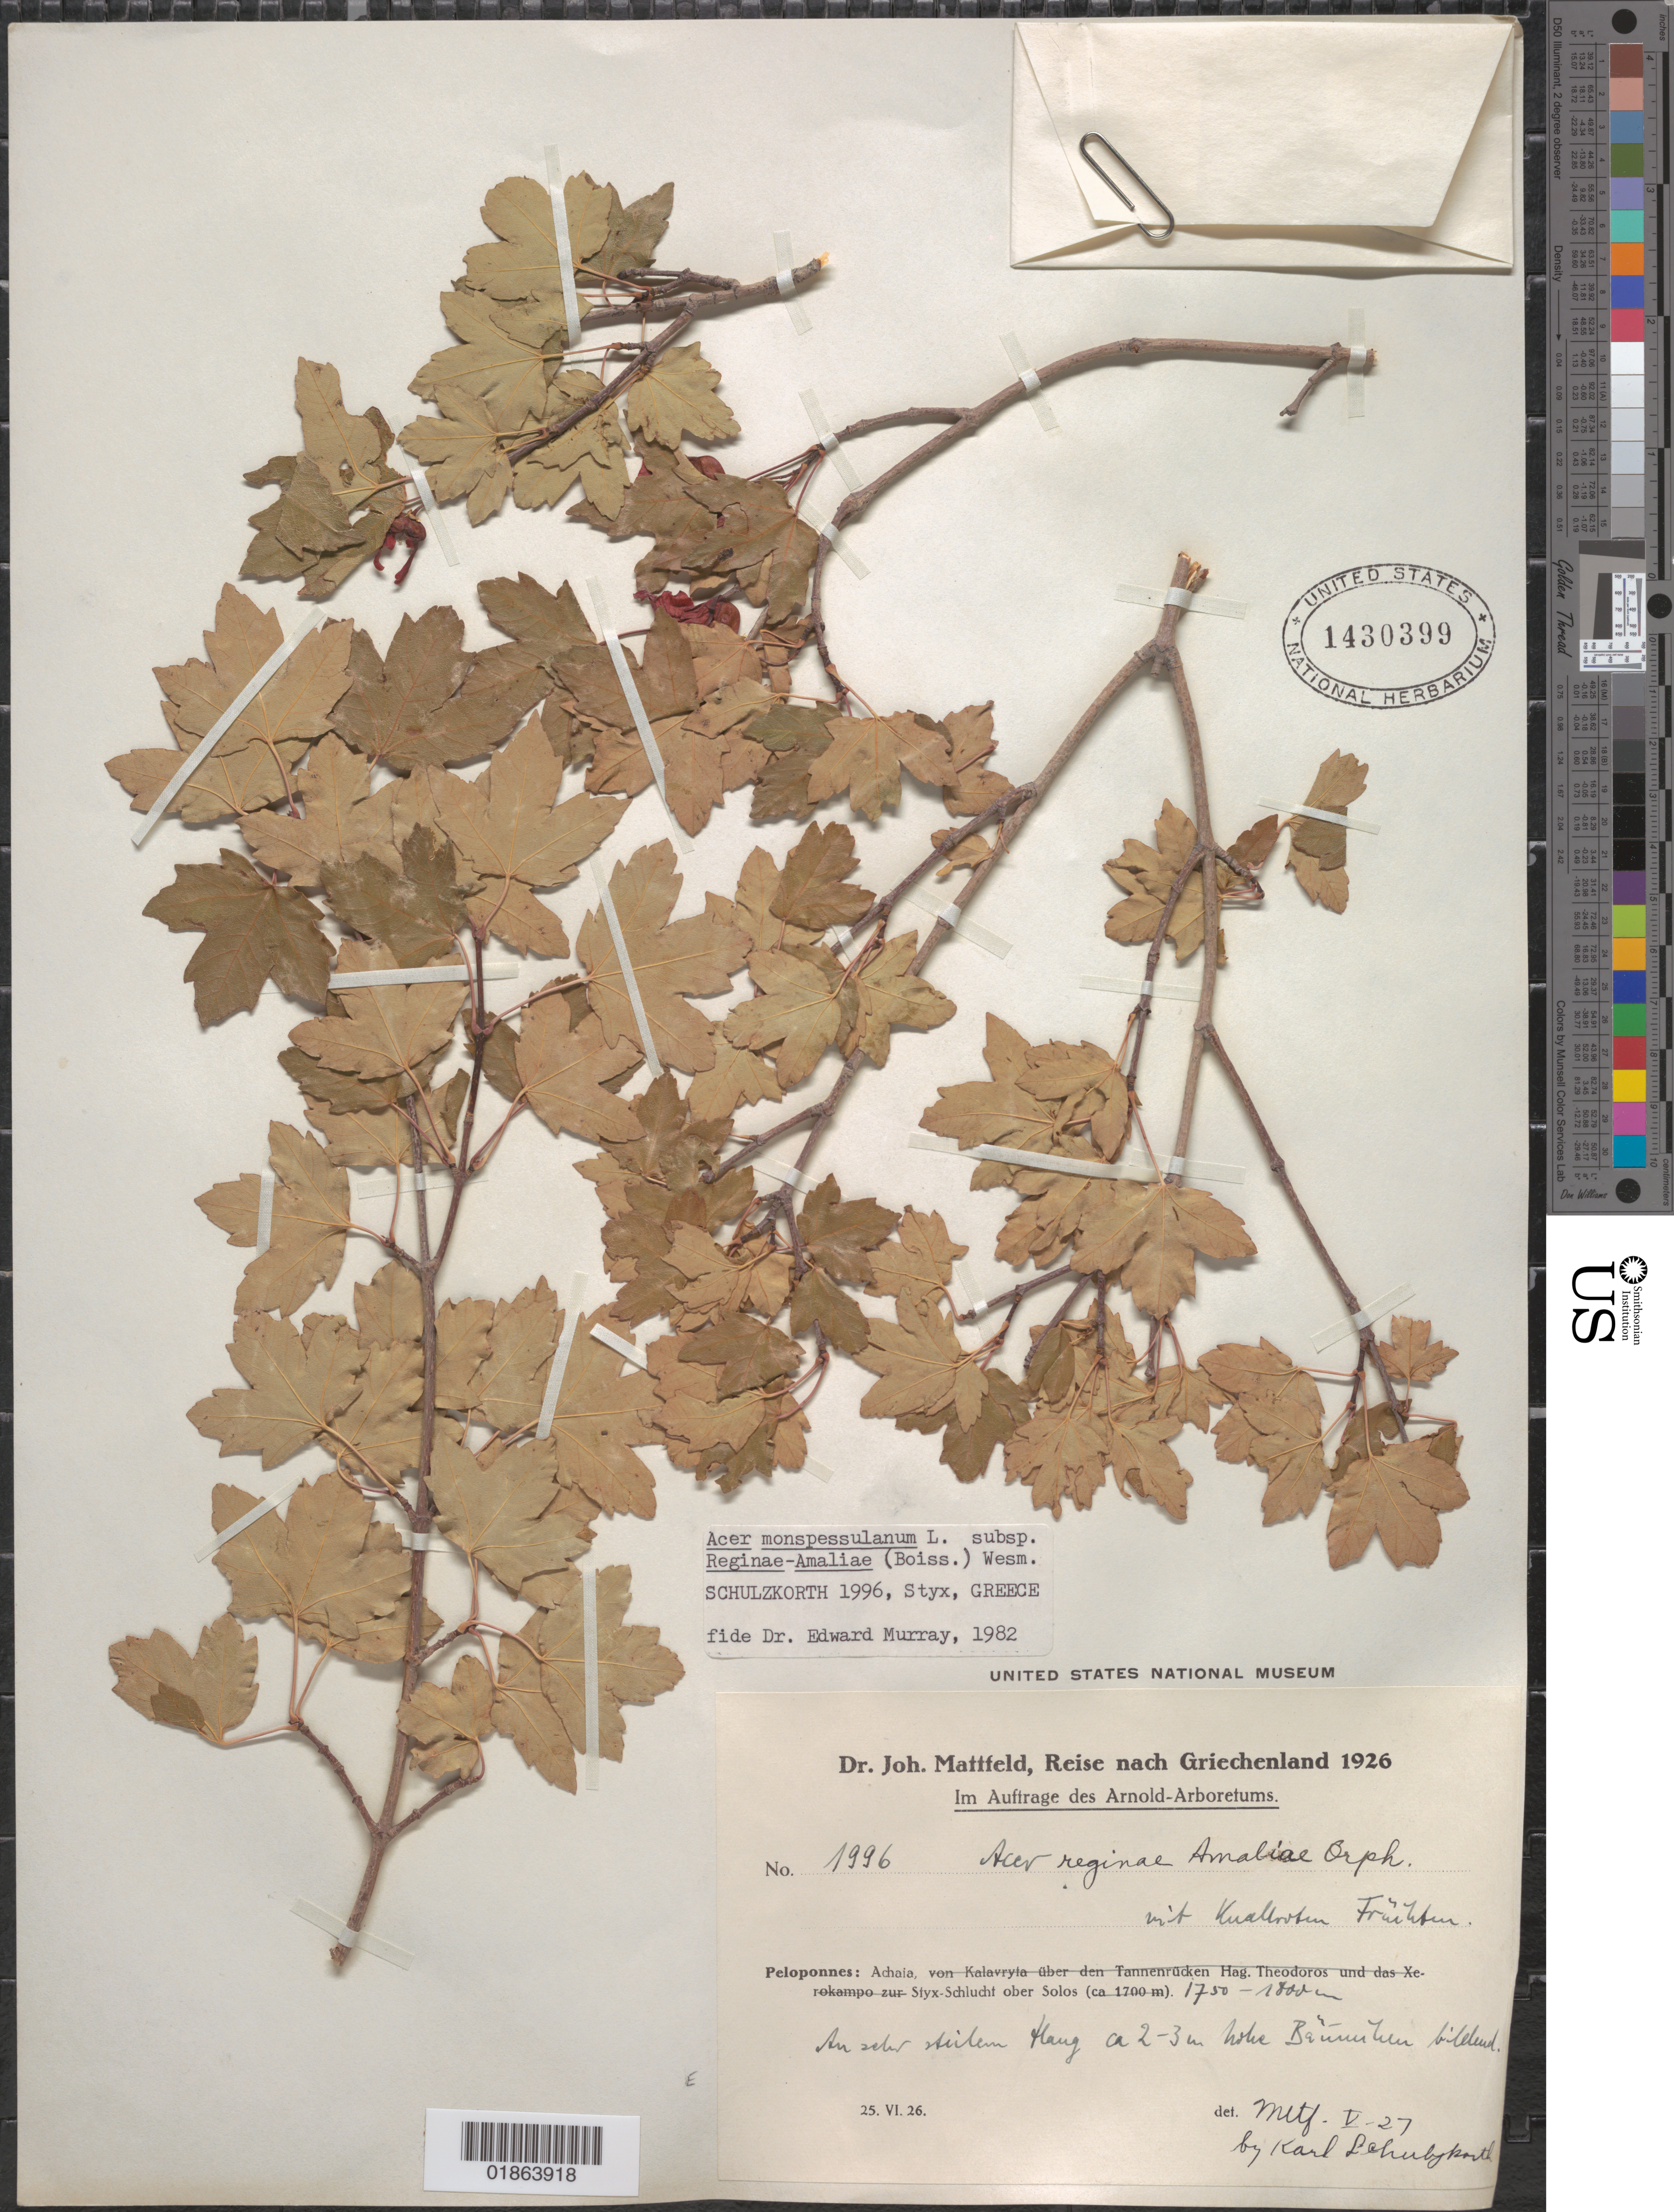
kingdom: Plantae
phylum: Tracheophyta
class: Magnoliopsida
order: Sapindales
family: Sapindaceae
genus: Acer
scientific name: Acer monspessulanum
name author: L.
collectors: K. Schulz-Korth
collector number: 1996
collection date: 1926-06-25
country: Greece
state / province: Peloponnese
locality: Peloponnes: Achaia, Styx-Schlucht ober Solos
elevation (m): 1750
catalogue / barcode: US 1430399